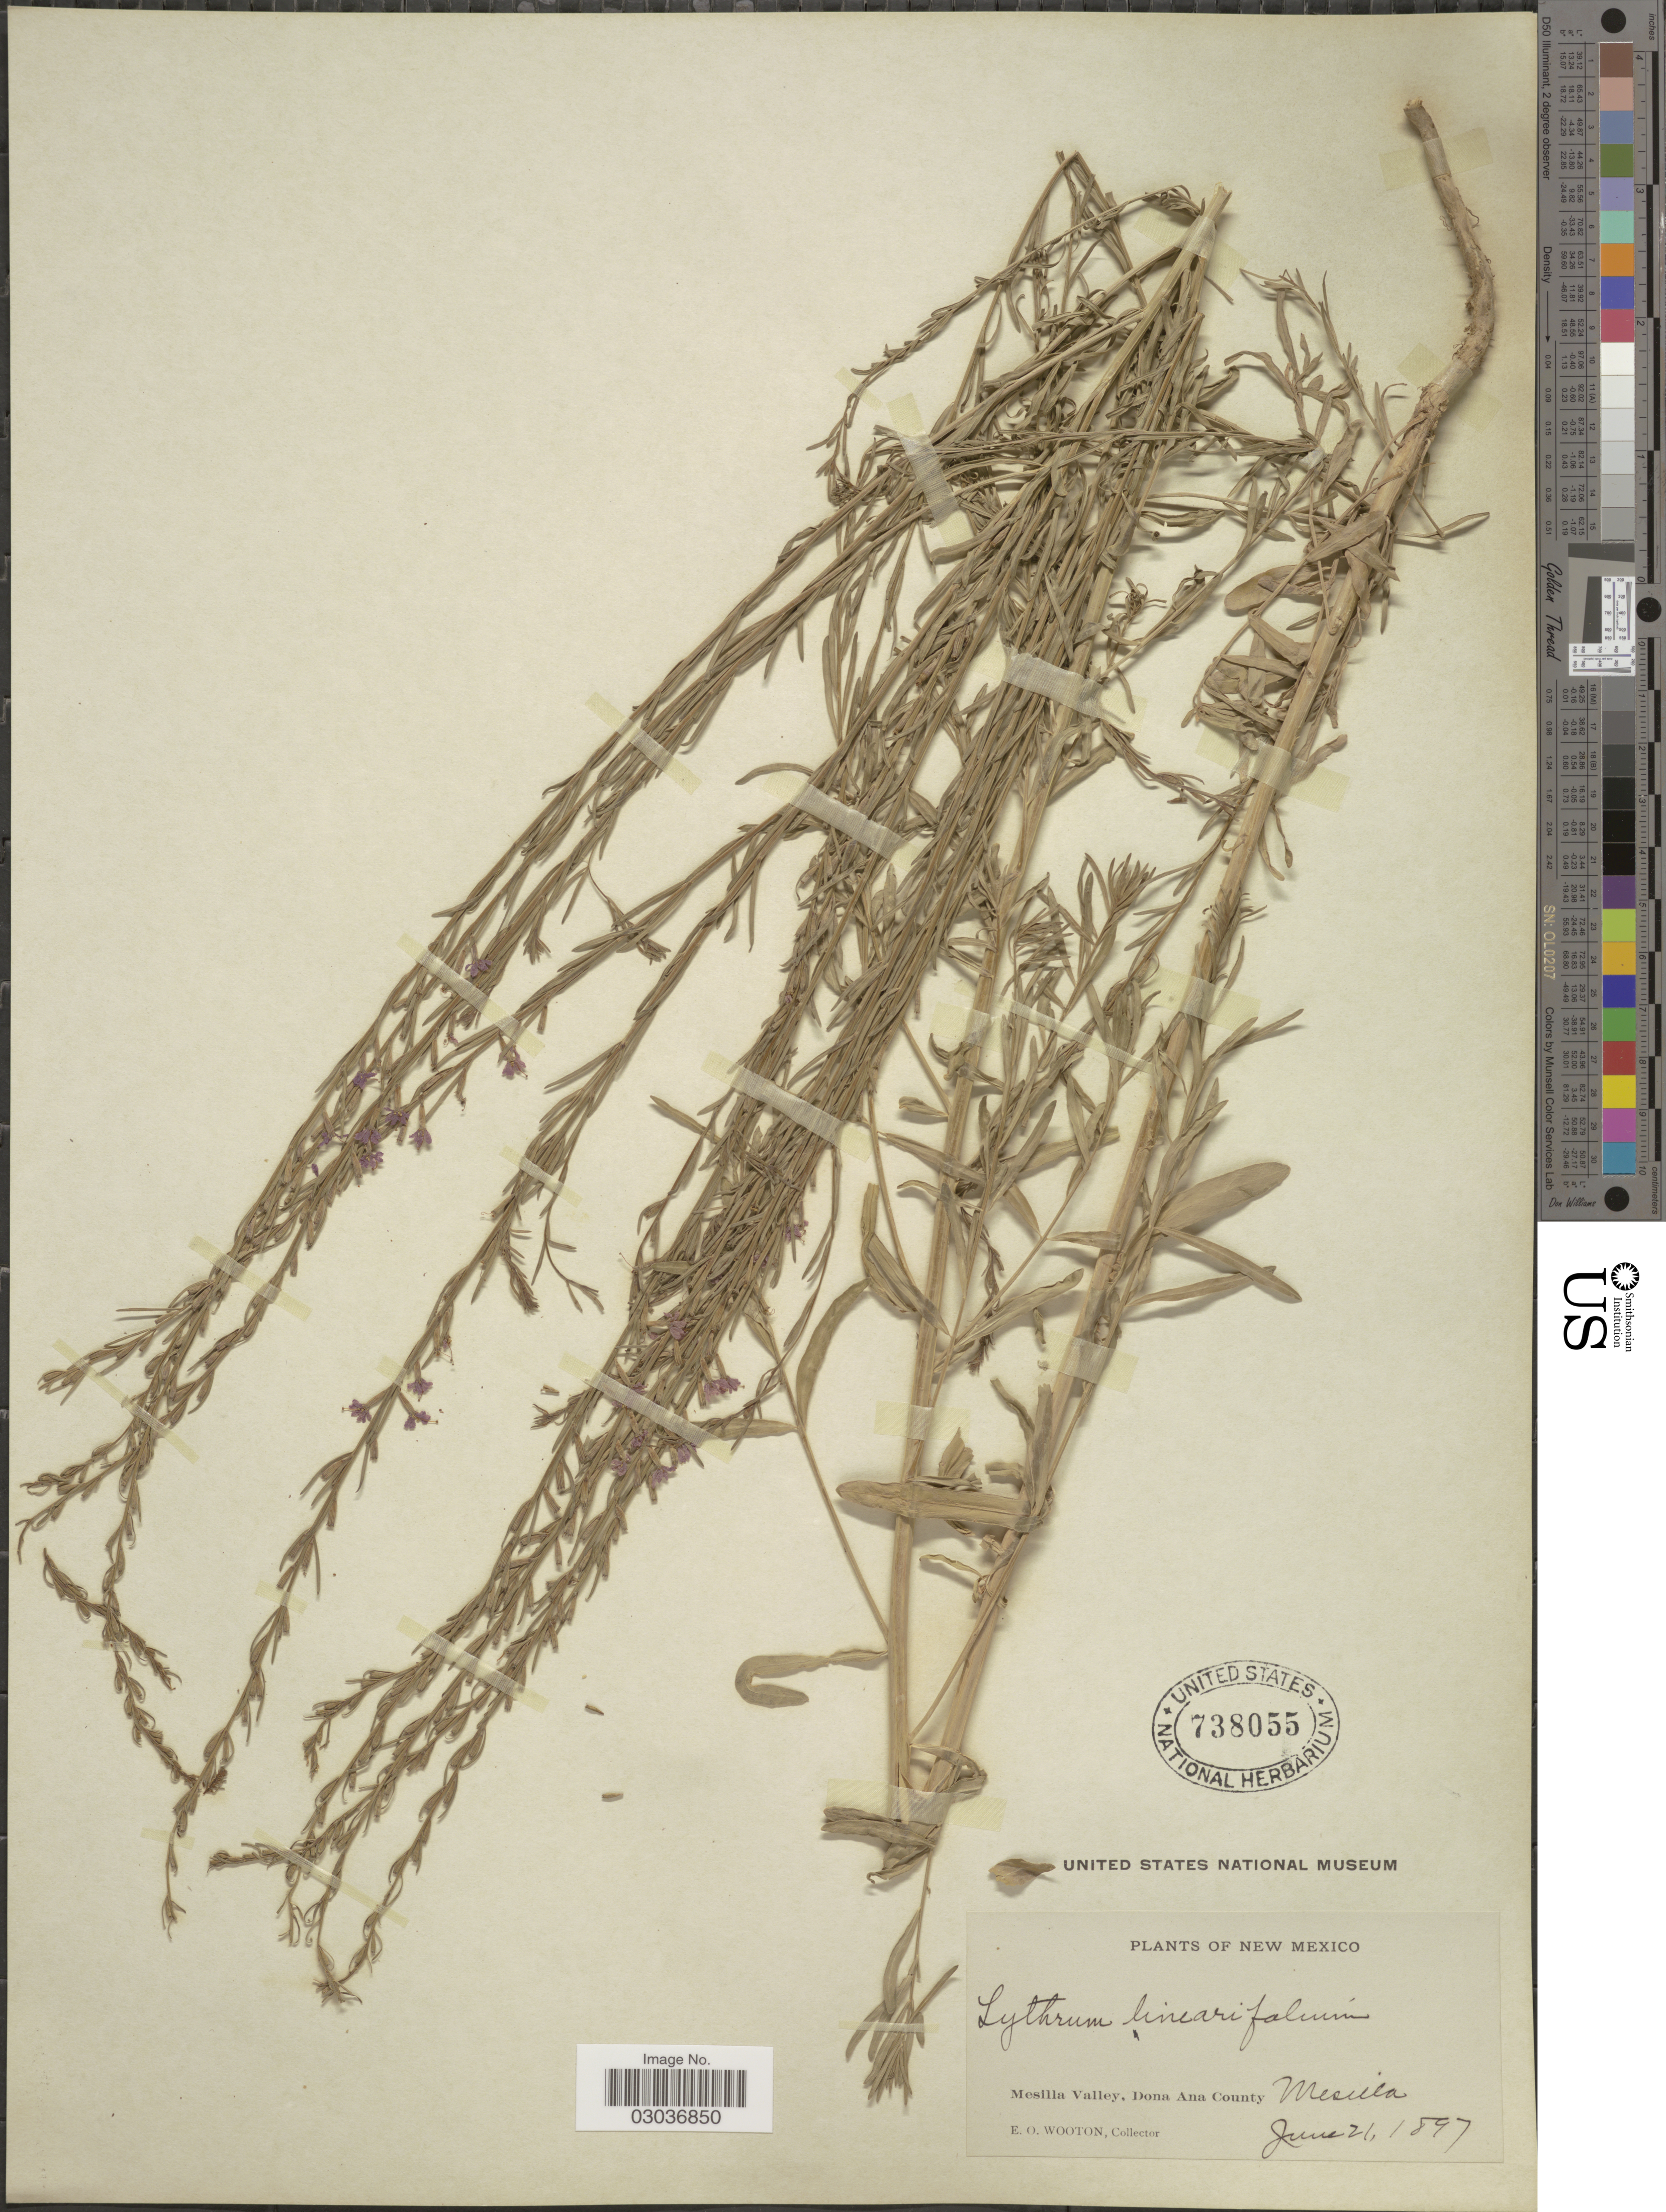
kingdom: Plantae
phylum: Tracheophyta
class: Magnoliopsida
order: Myrtales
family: Lythraceae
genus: Lythrum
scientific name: Lythrum californicum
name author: Torr. & A. Gray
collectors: E. O. Wooton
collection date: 1897-06-21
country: United States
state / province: New Mexico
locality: Mesilla Valley, Dona Ana County, Mesilla.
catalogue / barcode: US 738055